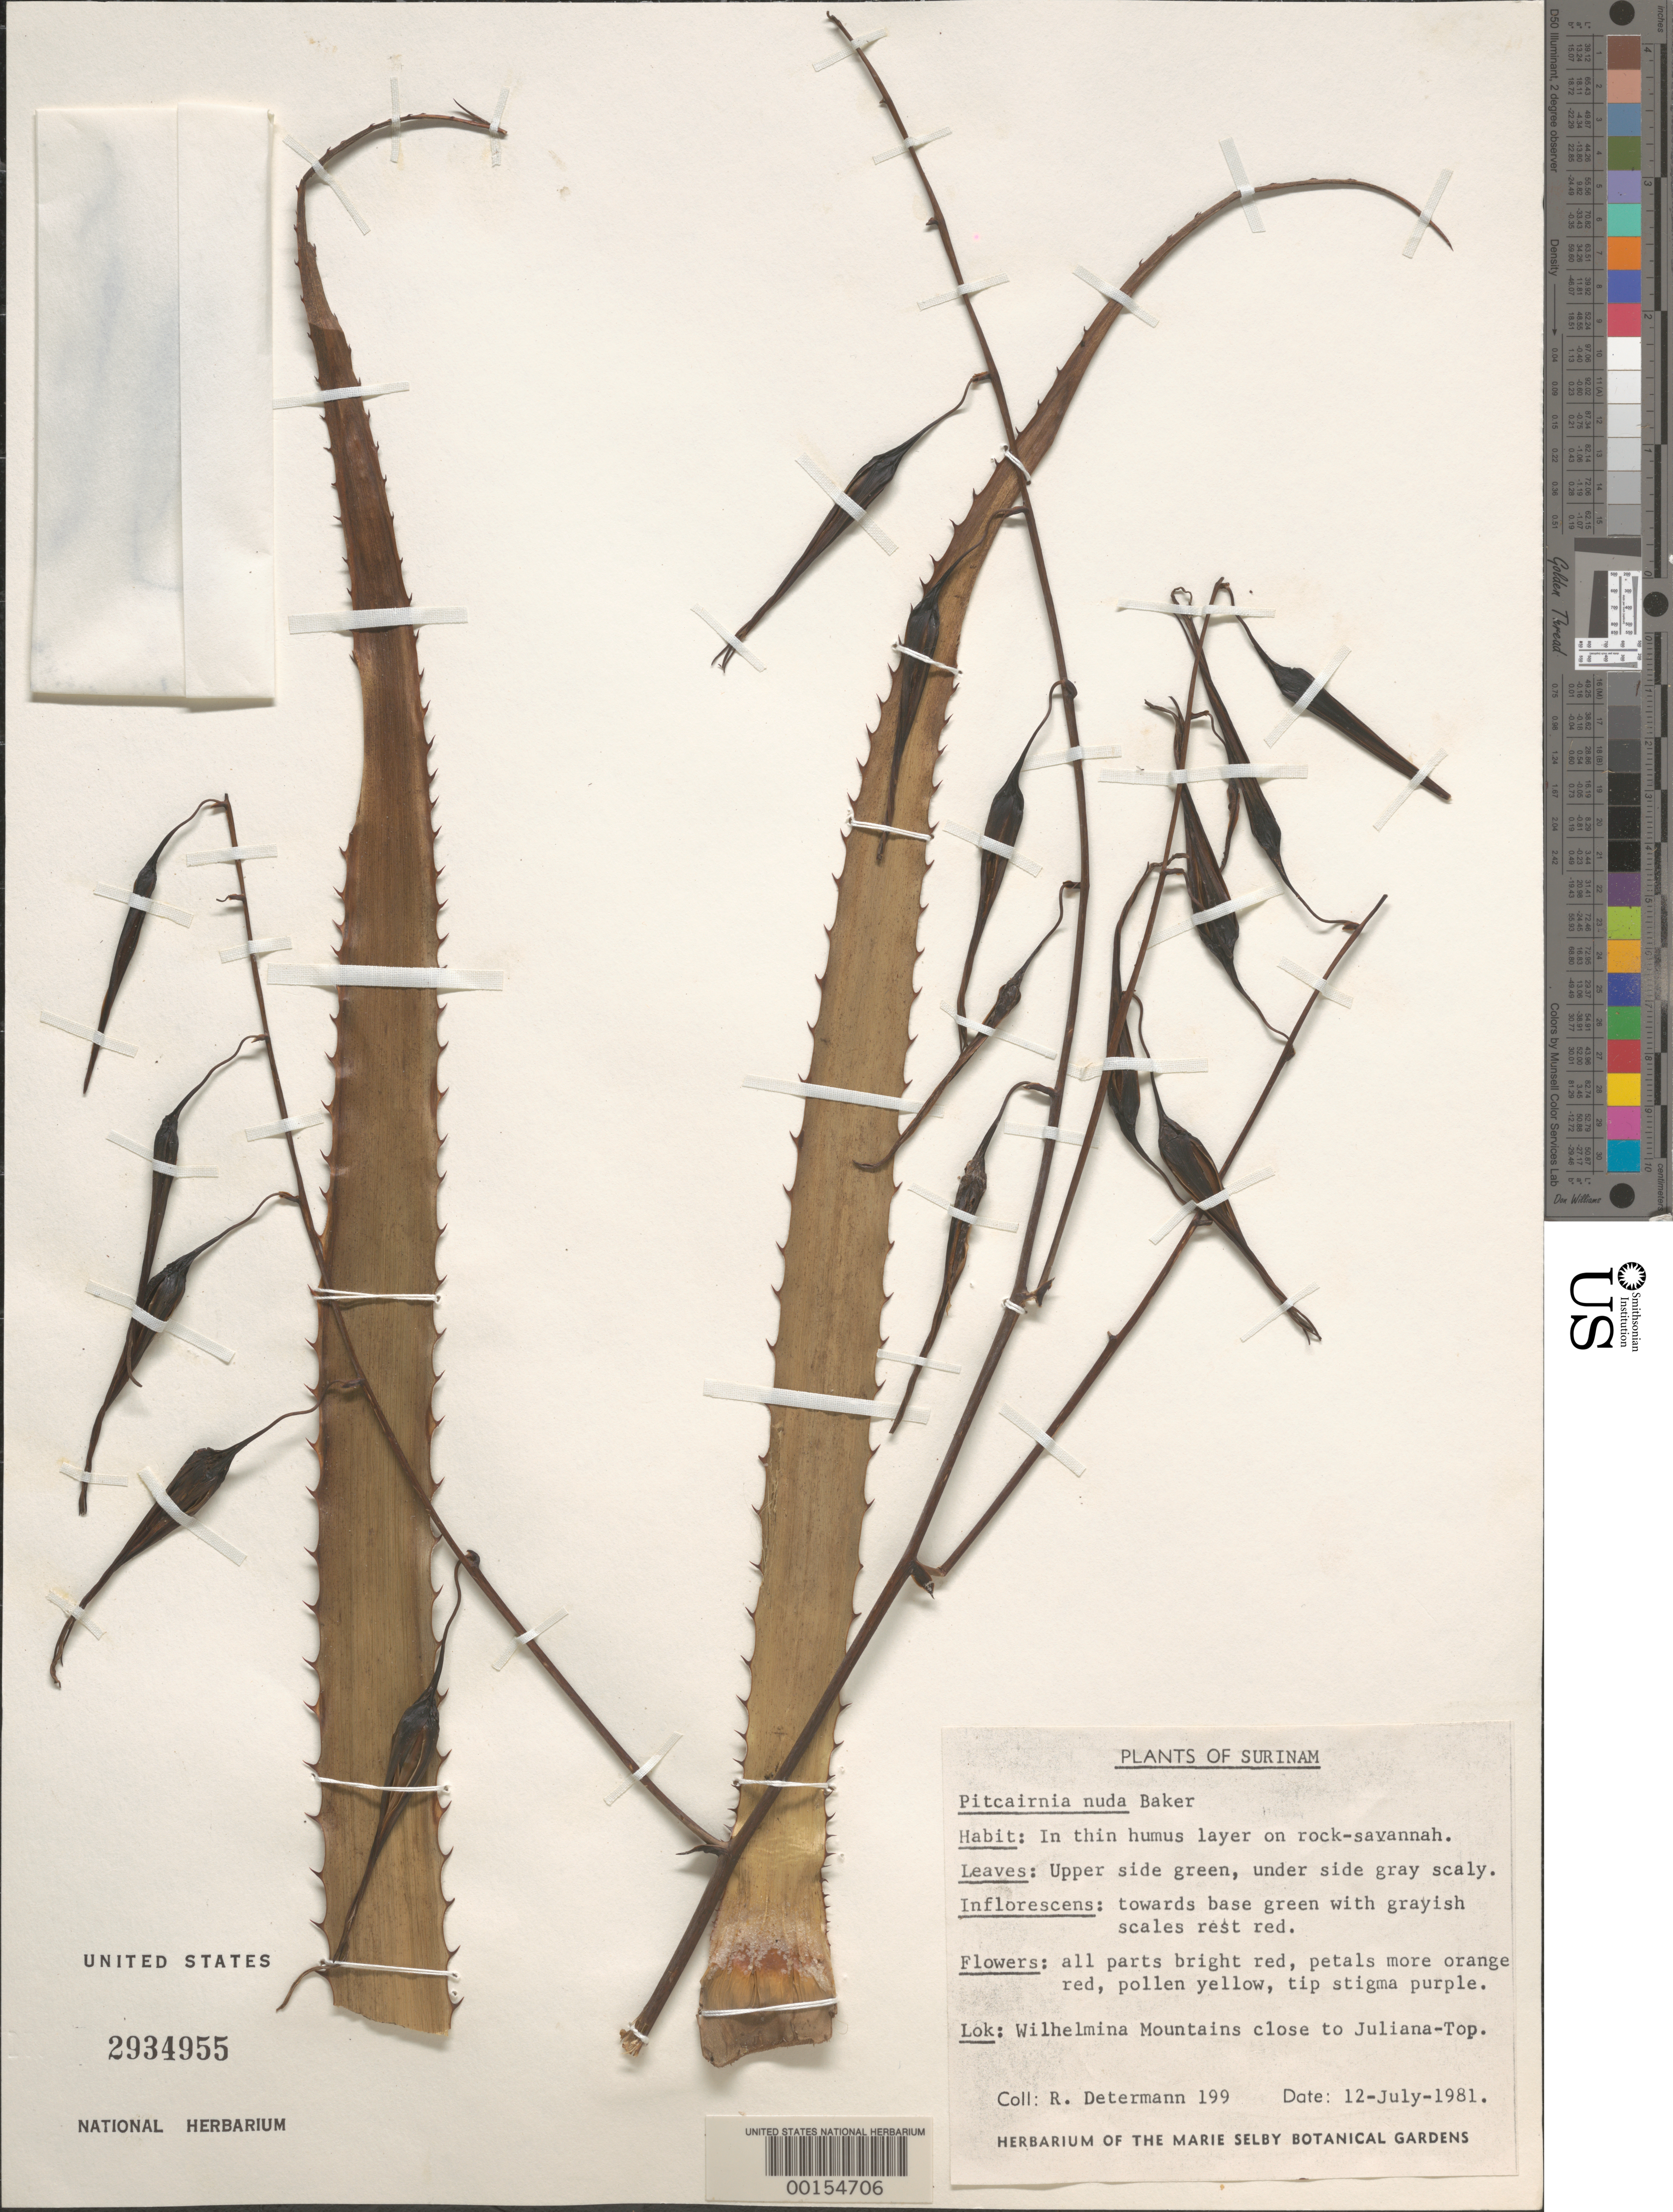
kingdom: Plantae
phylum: Tracheophyta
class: Liliopsida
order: Poales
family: Bromeliaceae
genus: Pitcairnia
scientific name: Pitcairnia nuda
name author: Baker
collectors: R. Determann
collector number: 199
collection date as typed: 12-Jul-81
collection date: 1981-07-12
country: Suriname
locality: Wilhelminagebergte (Wilhelmina Mts.), near Juliana-Top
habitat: Thin humus layer, rock savanna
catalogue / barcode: US 2934955